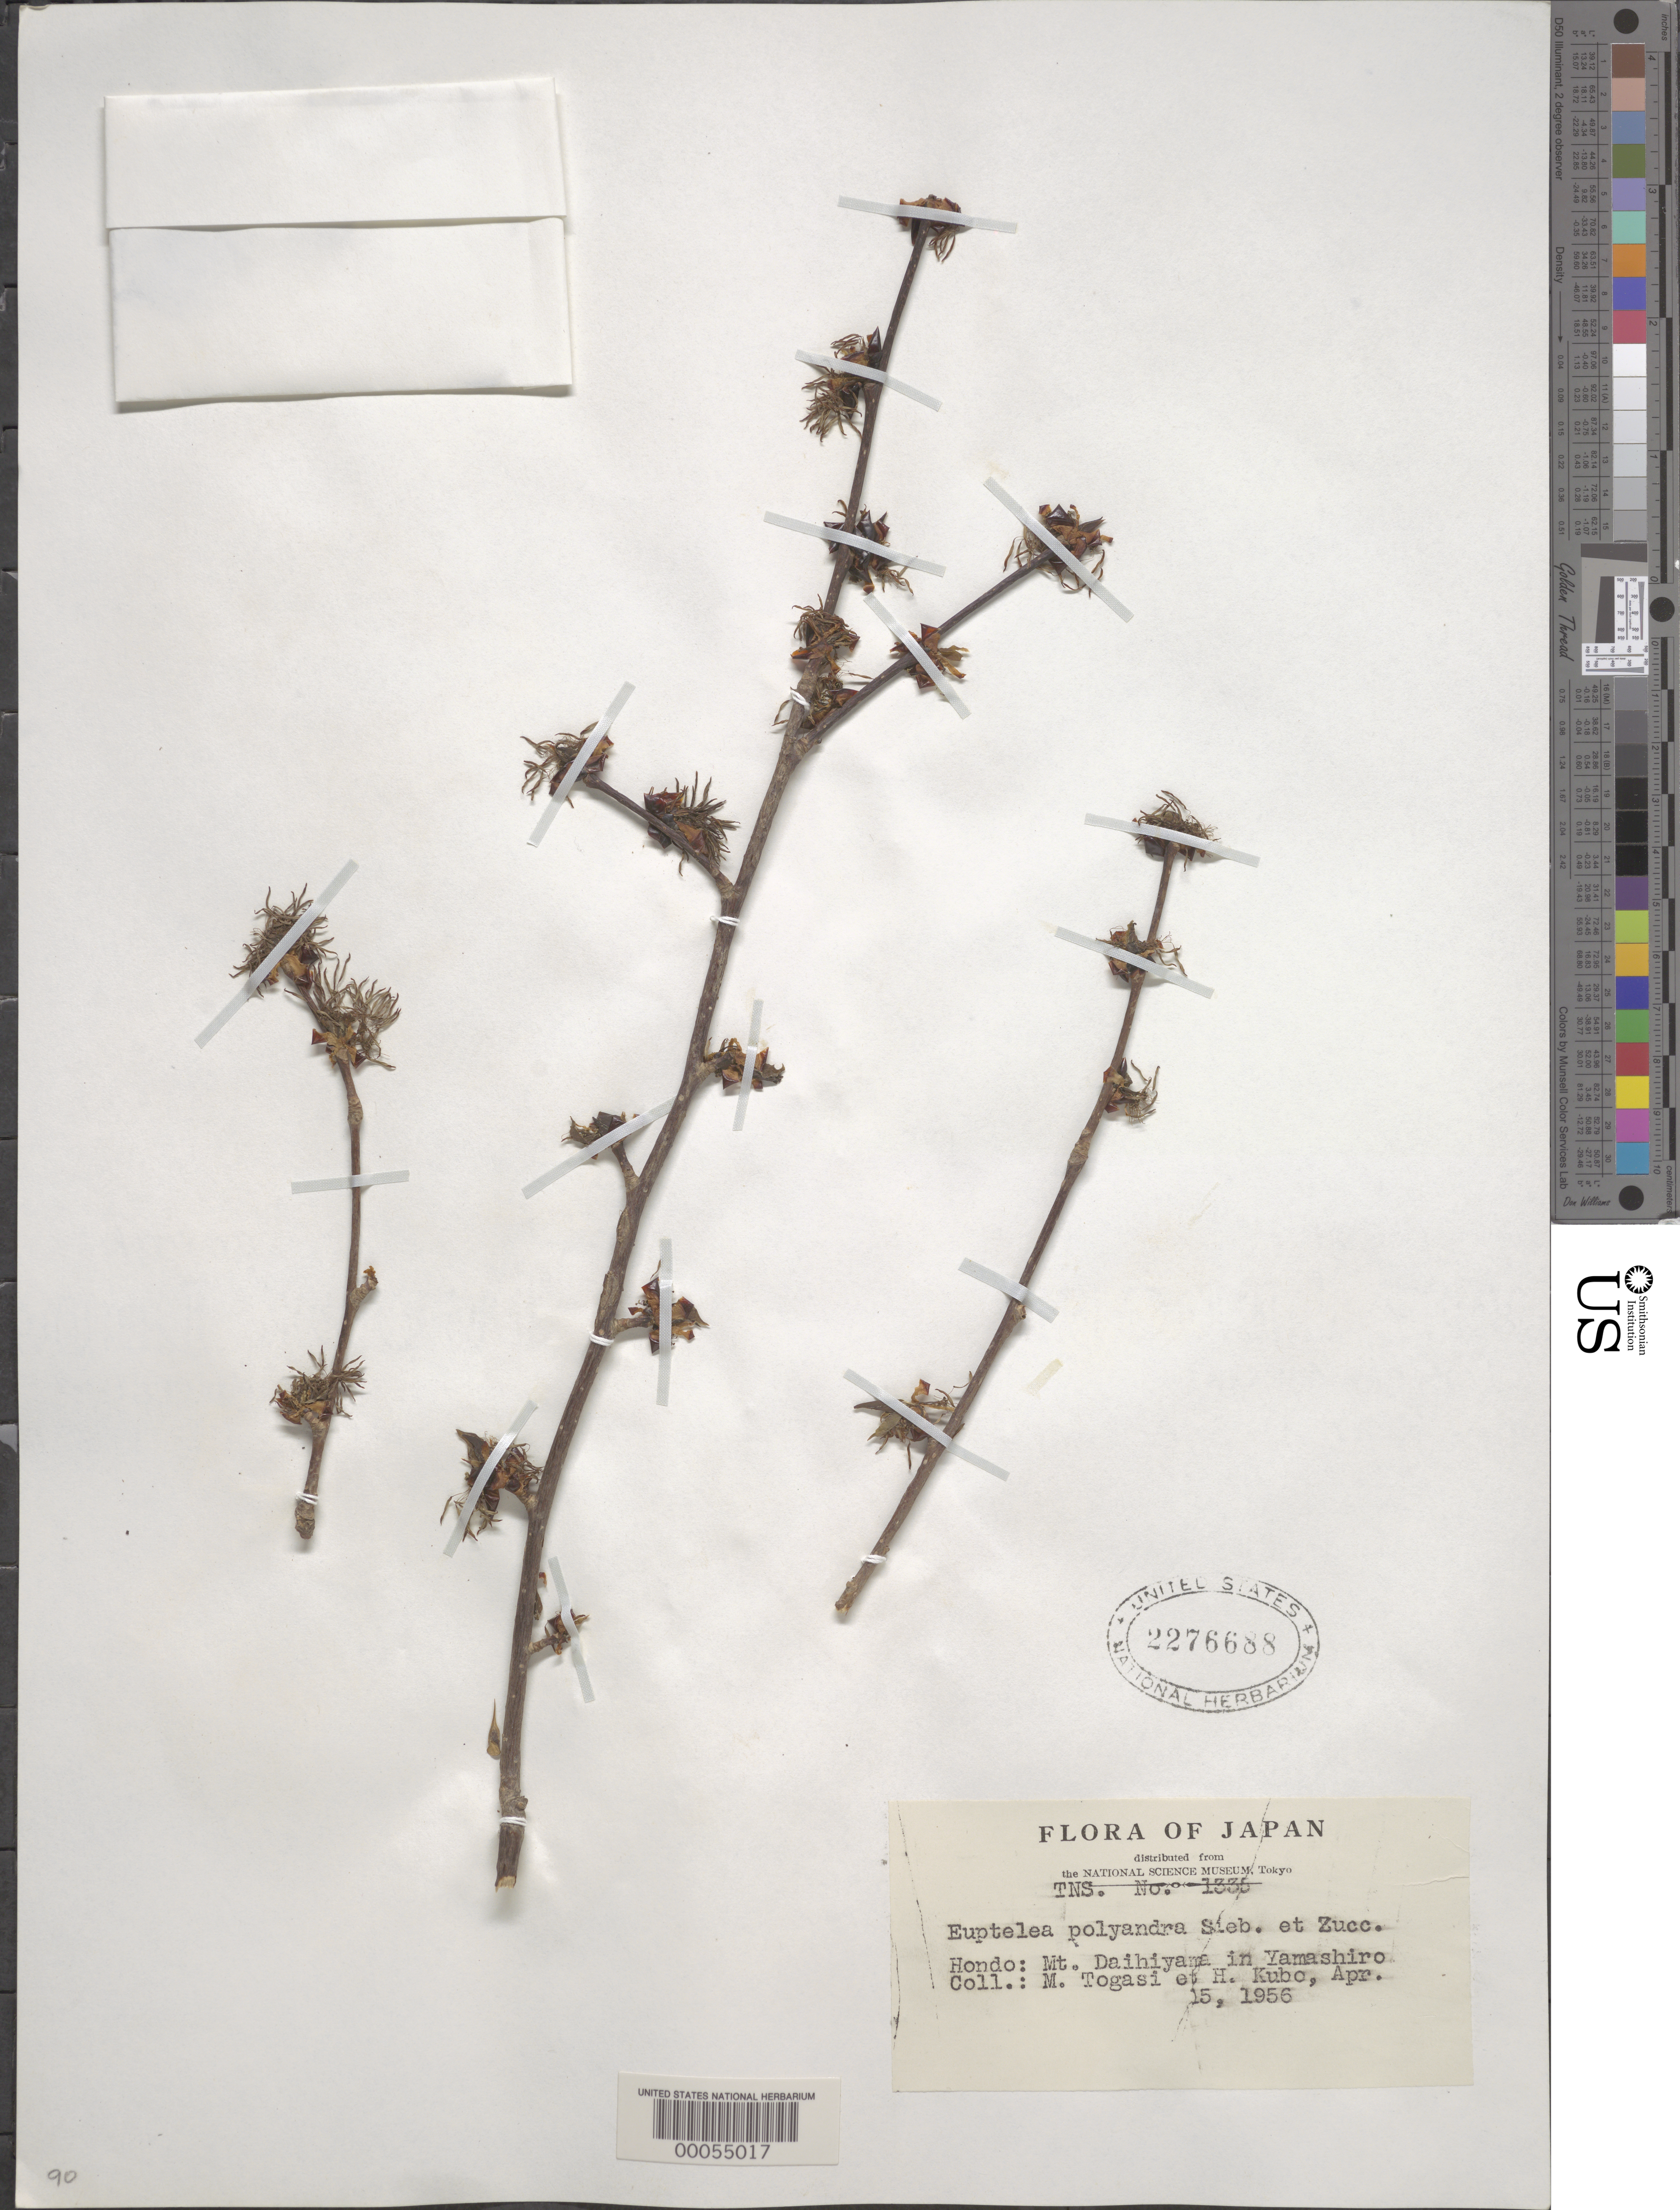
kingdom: Plantae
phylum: Tracheophyta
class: Magnoliopsida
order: Ranunculales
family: Eupteleaceae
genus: Euptelea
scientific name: Euptelea polyandra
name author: Siebold & Zucc.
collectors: M. Togasi & H. Kubo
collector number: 1335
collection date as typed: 15 Apr 1956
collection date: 1956-04-15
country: Japan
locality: Hondo (honshu): mt. daihiyama in yamashiro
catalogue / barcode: US 2276688